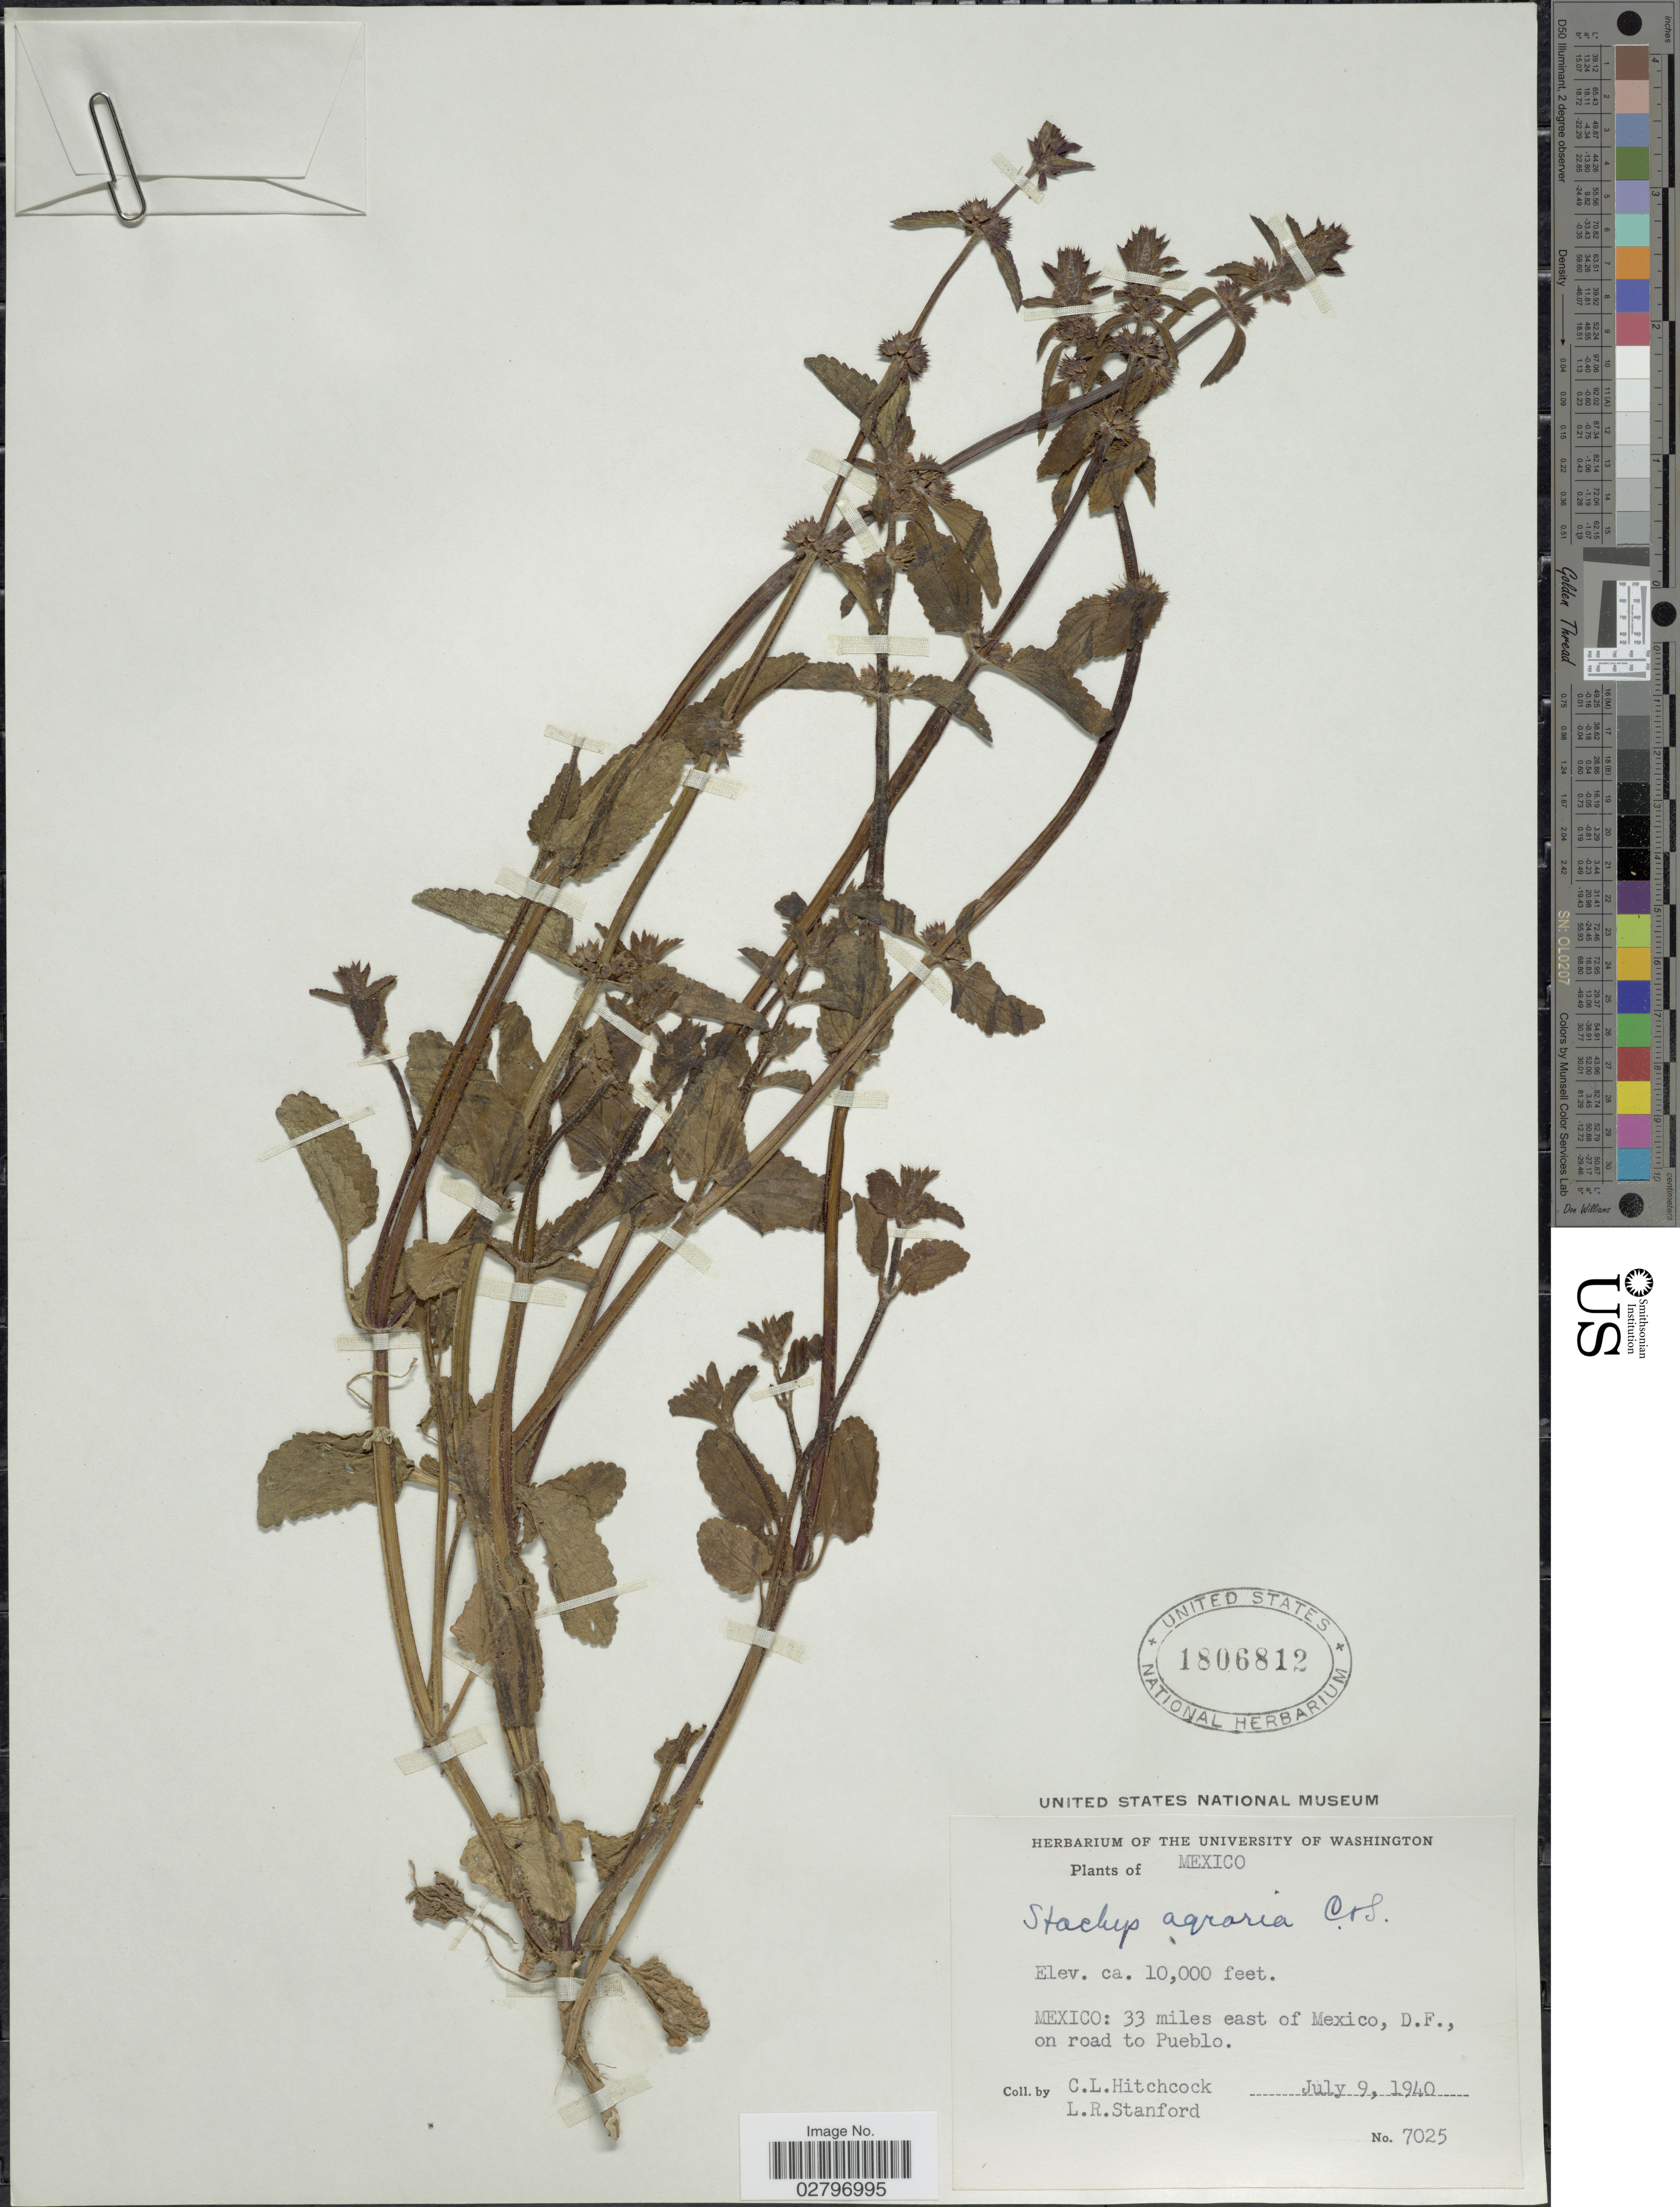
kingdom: Plantae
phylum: Tracheophyta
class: Magnoliopsida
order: Lamiales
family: Lamiaceae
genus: Stachys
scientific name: Stachys agraria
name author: Schltdl. & Cham.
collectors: C. L. Hitchcock & L. R. Stanford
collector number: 7025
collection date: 1940-07-09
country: Mexico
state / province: Distrito Federal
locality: Mexico: 33 miles east of Mexico, D.F., on road to Pueblo.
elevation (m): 3048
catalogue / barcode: US 1806812